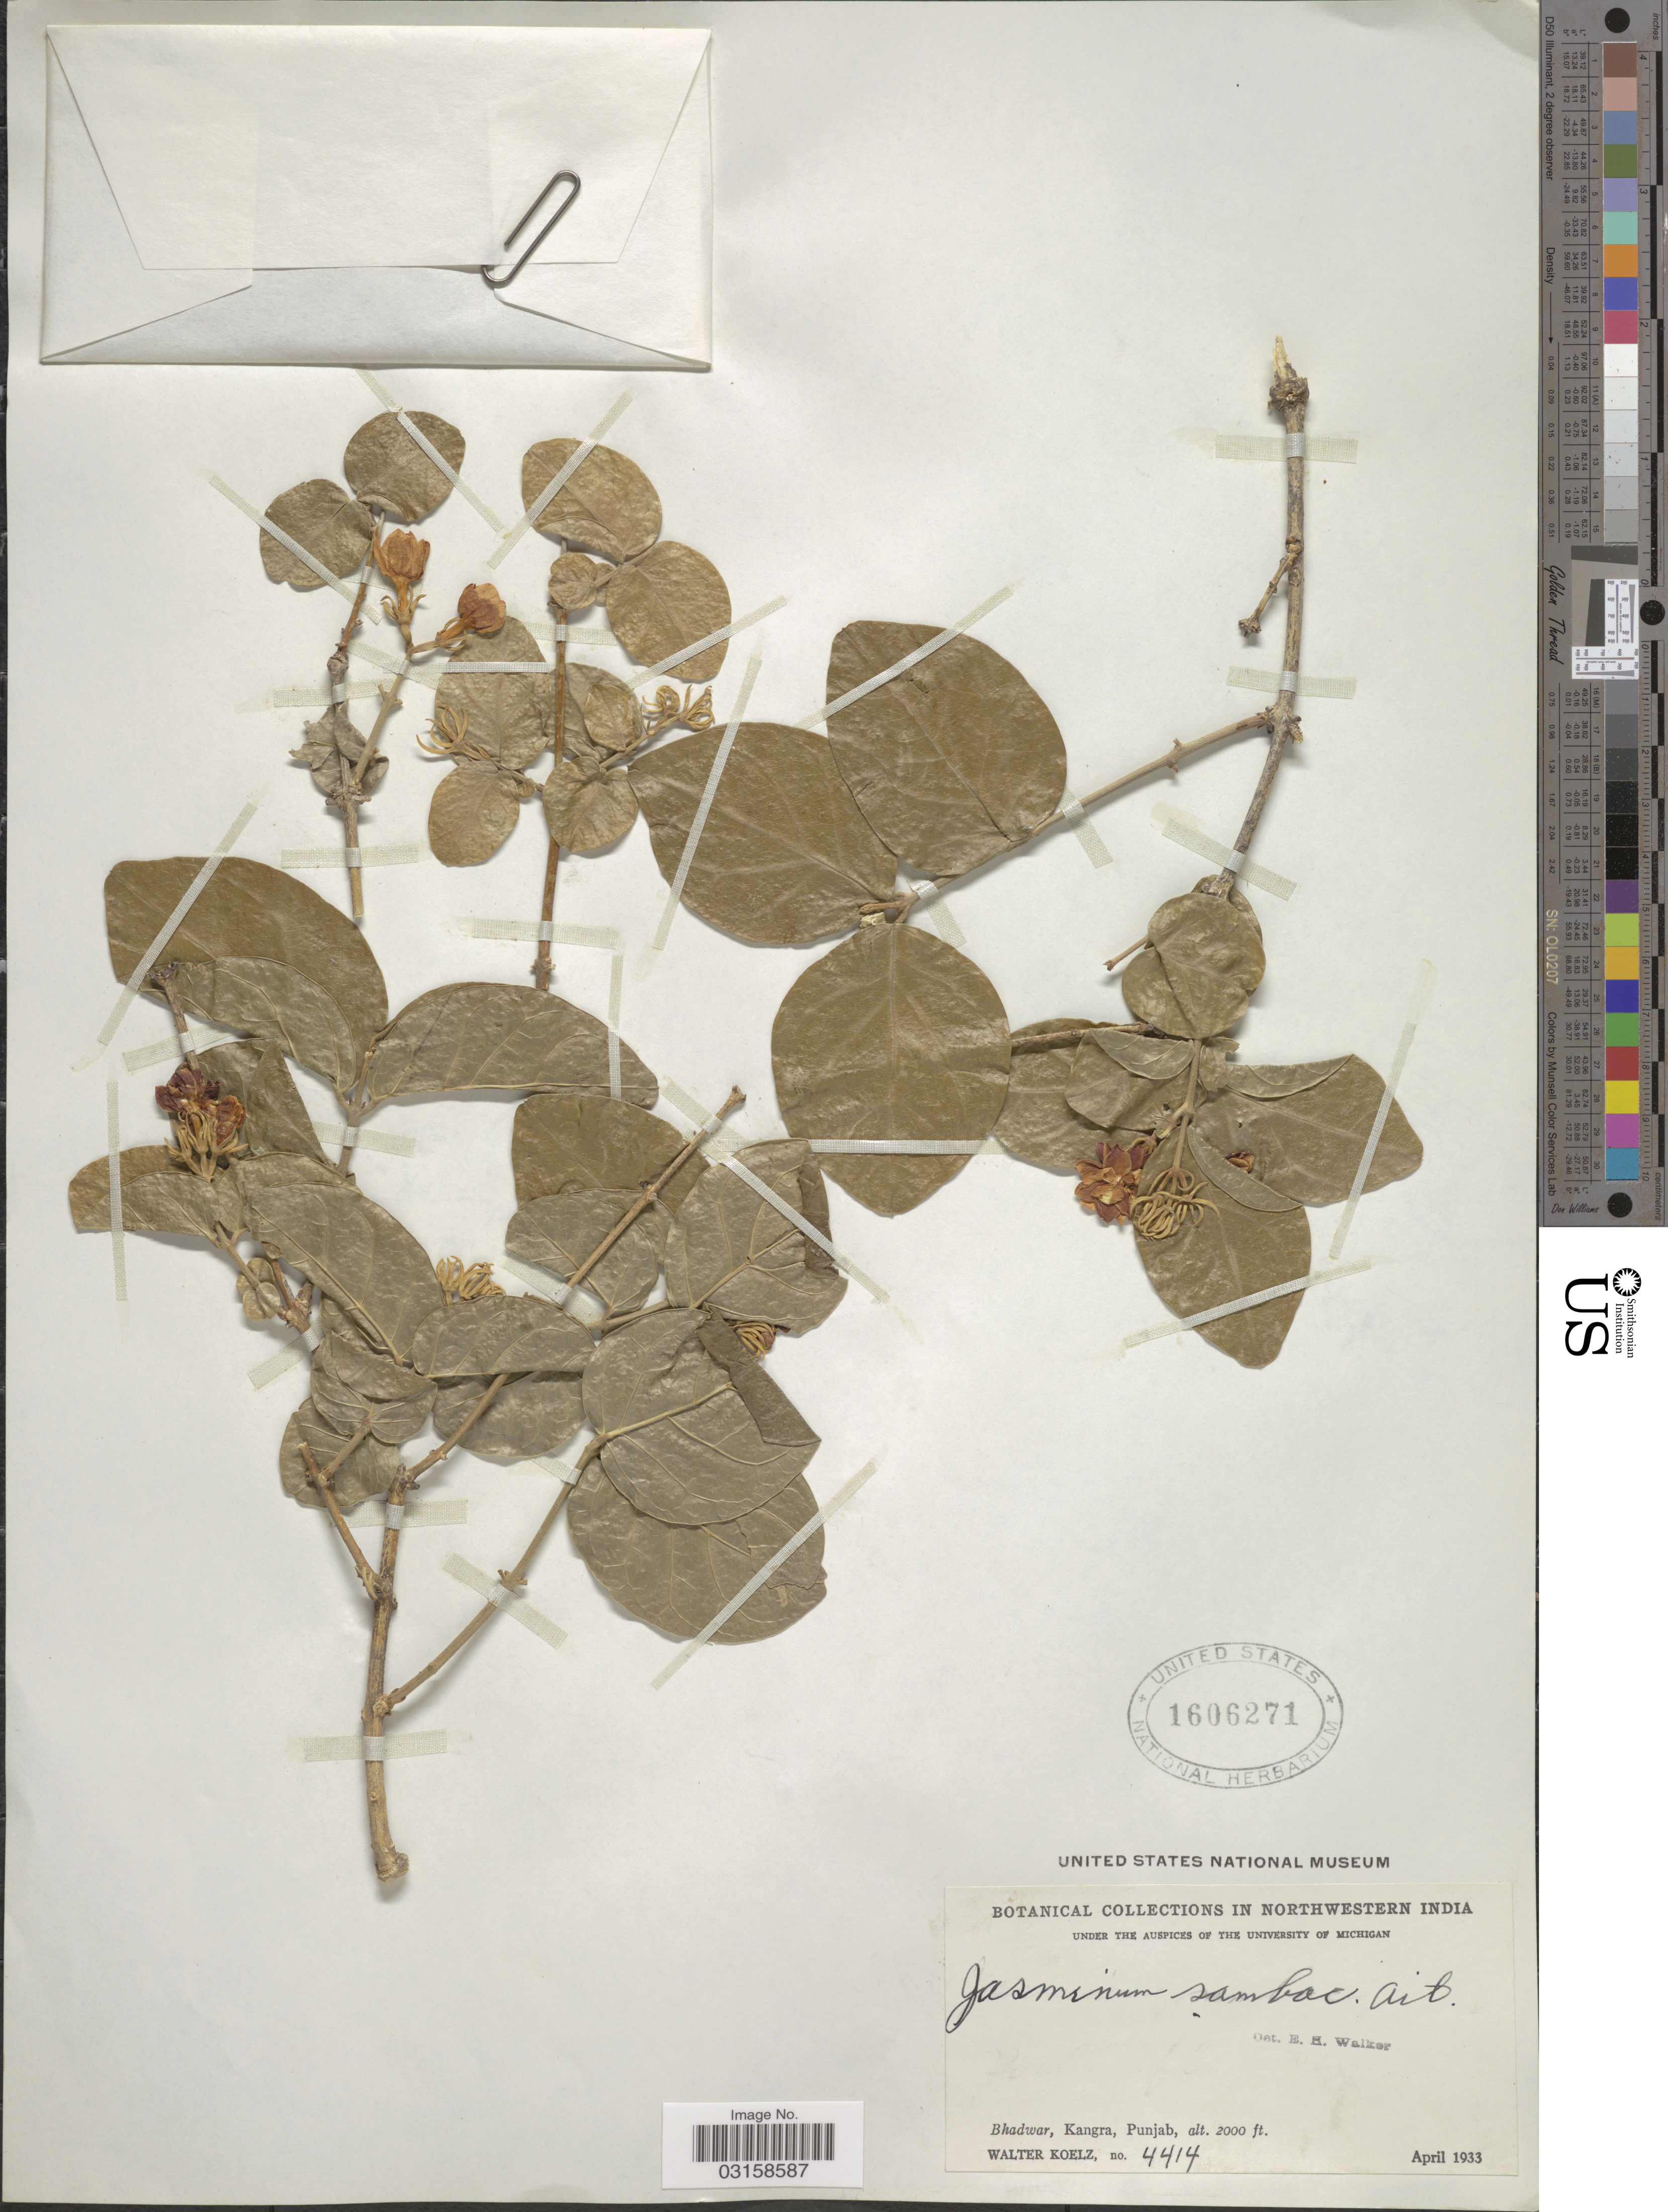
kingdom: Plantae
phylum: Tracheophyta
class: Magnoliopsida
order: Lamiales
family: Oleaceae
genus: Jasminum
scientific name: Jasminum sambac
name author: (L.) Aiton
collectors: W. N. Koelz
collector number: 4414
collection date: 1933-04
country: India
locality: Northwestern Punjab. Bhadwar, Kangra.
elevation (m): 610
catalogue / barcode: US 1606271